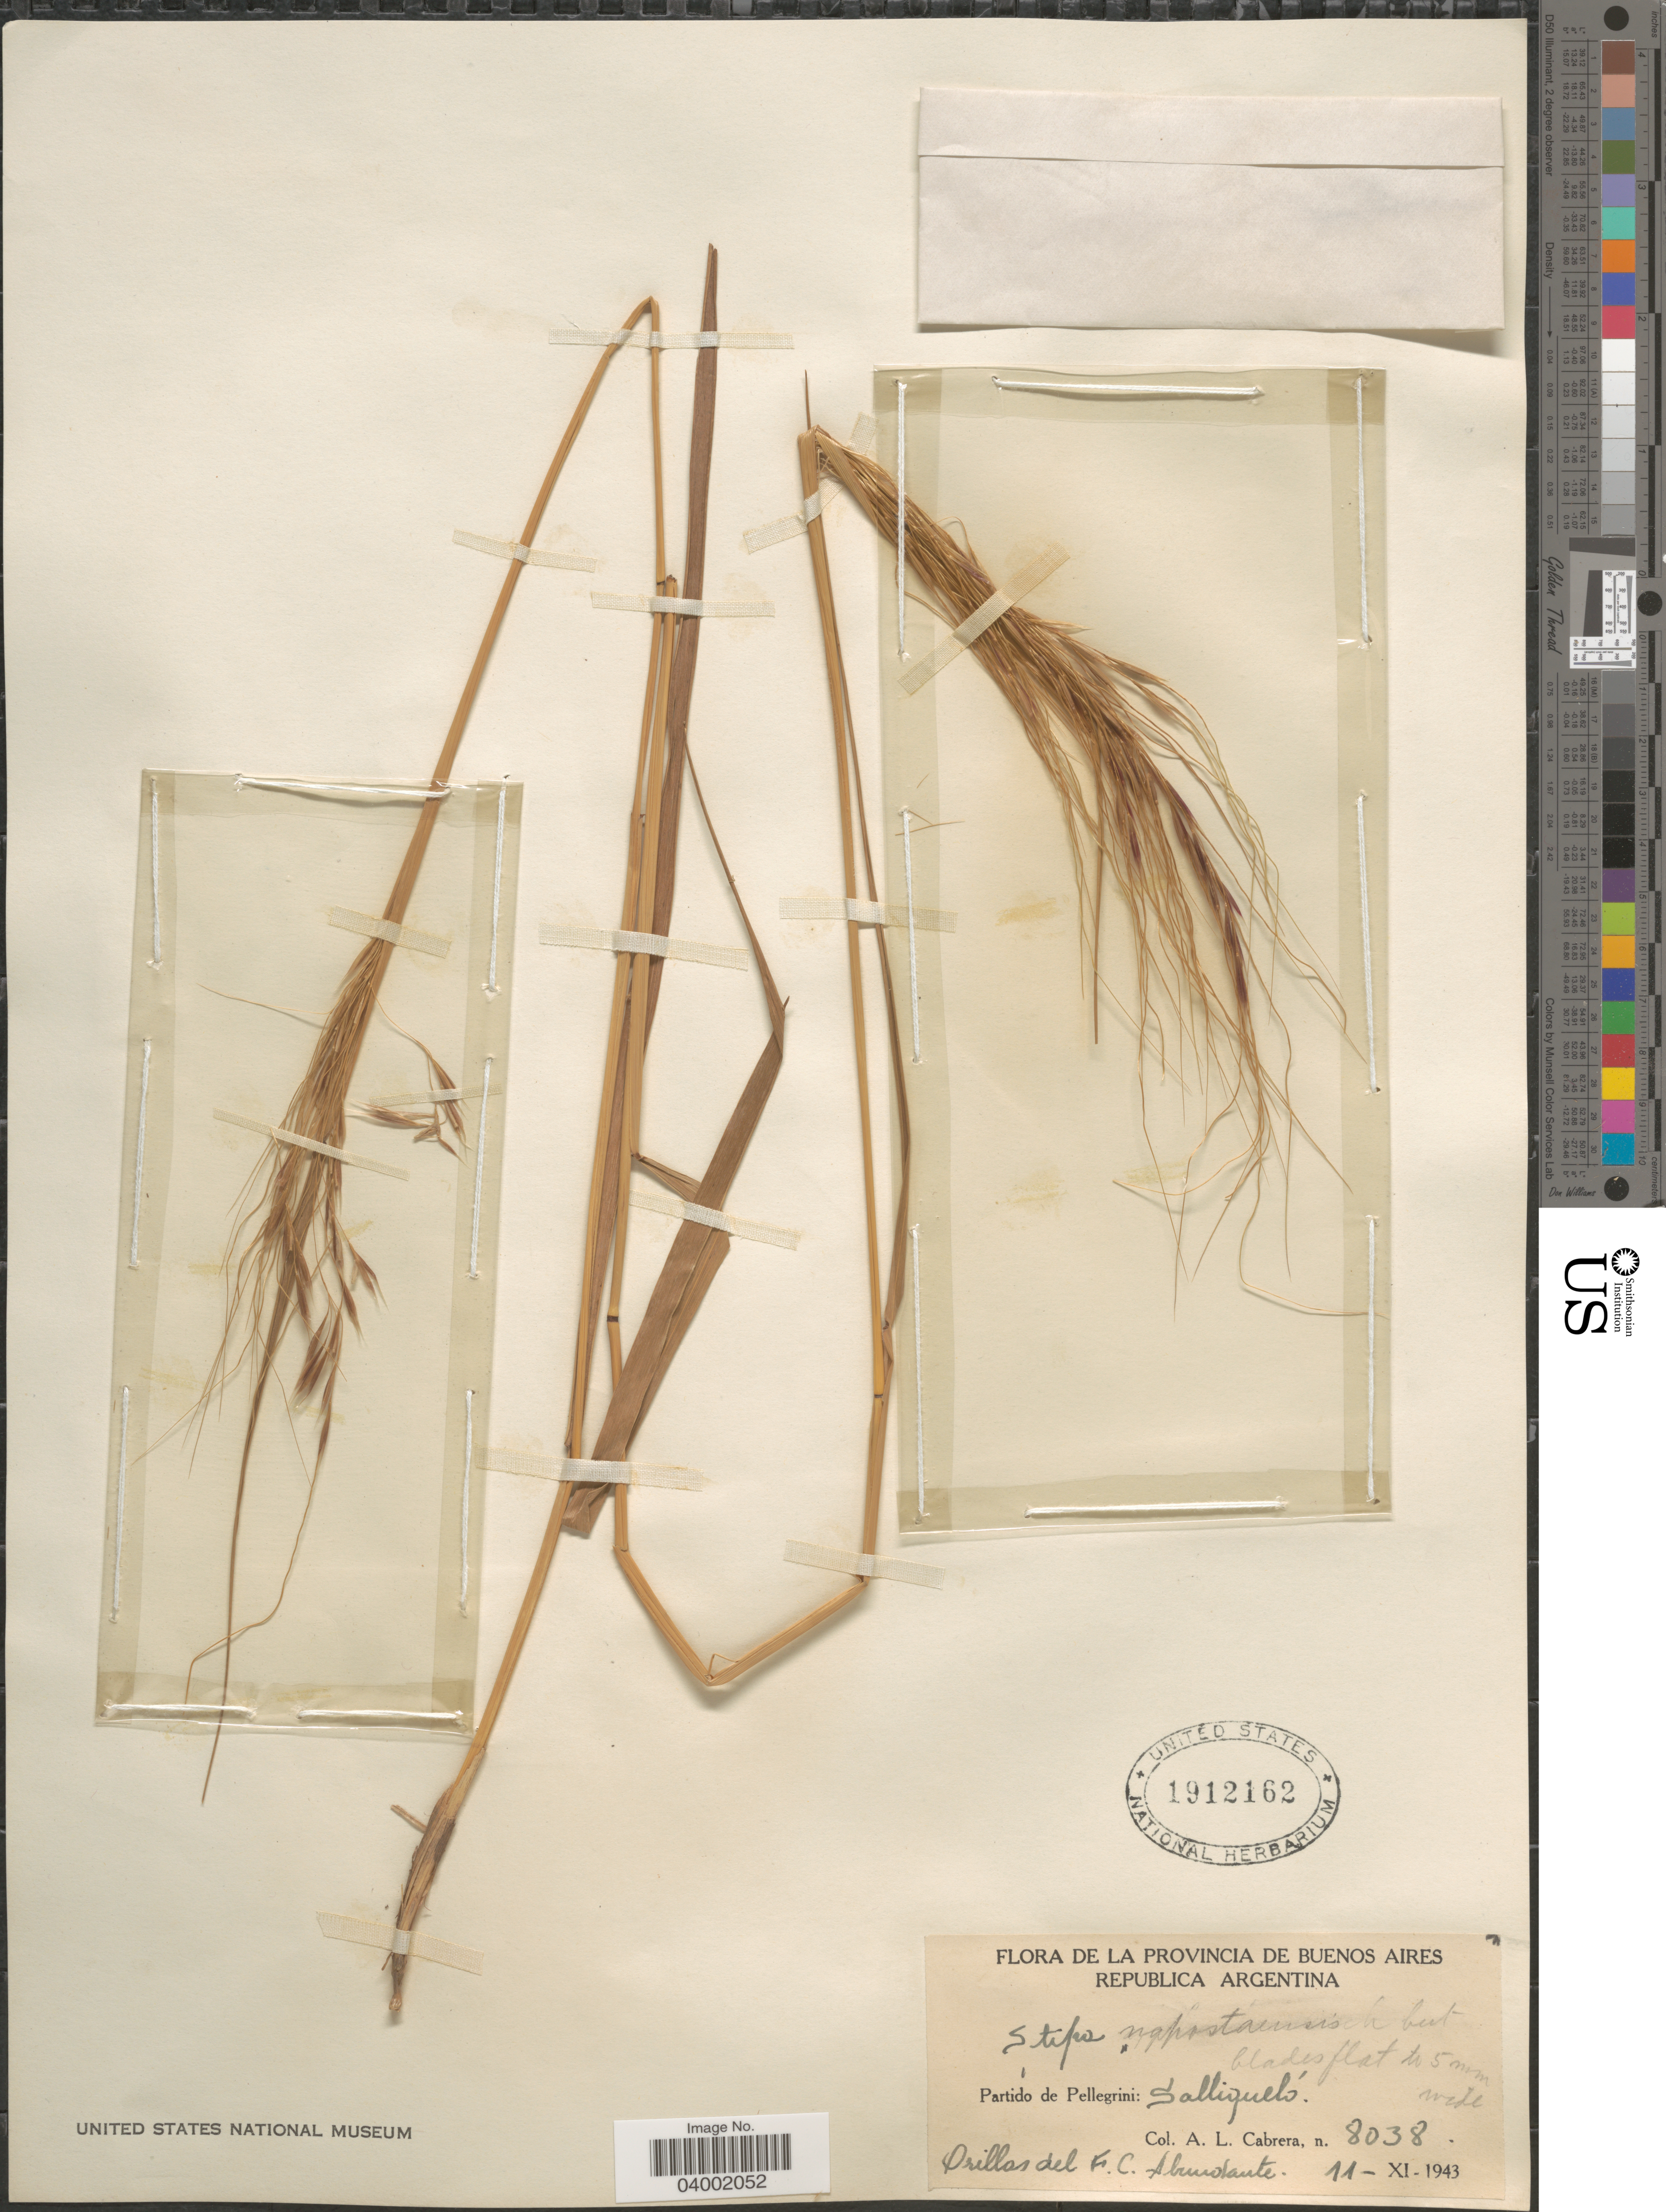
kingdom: Plantae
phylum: Tracheophyta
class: Liliopsida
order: Poales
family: Poaceae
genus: Piptochaetium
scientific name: Piptochaetium napostaense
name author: (Speg.) Hack.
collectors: A. L. Cabrera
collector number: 8038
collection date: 1943-11-11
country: Argentina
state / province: Buenos Aires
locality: Republica Argentina. Partido de Pellegrini: Salliqueló. Orillas del F.C. Abundante.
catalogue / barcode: US 1912162